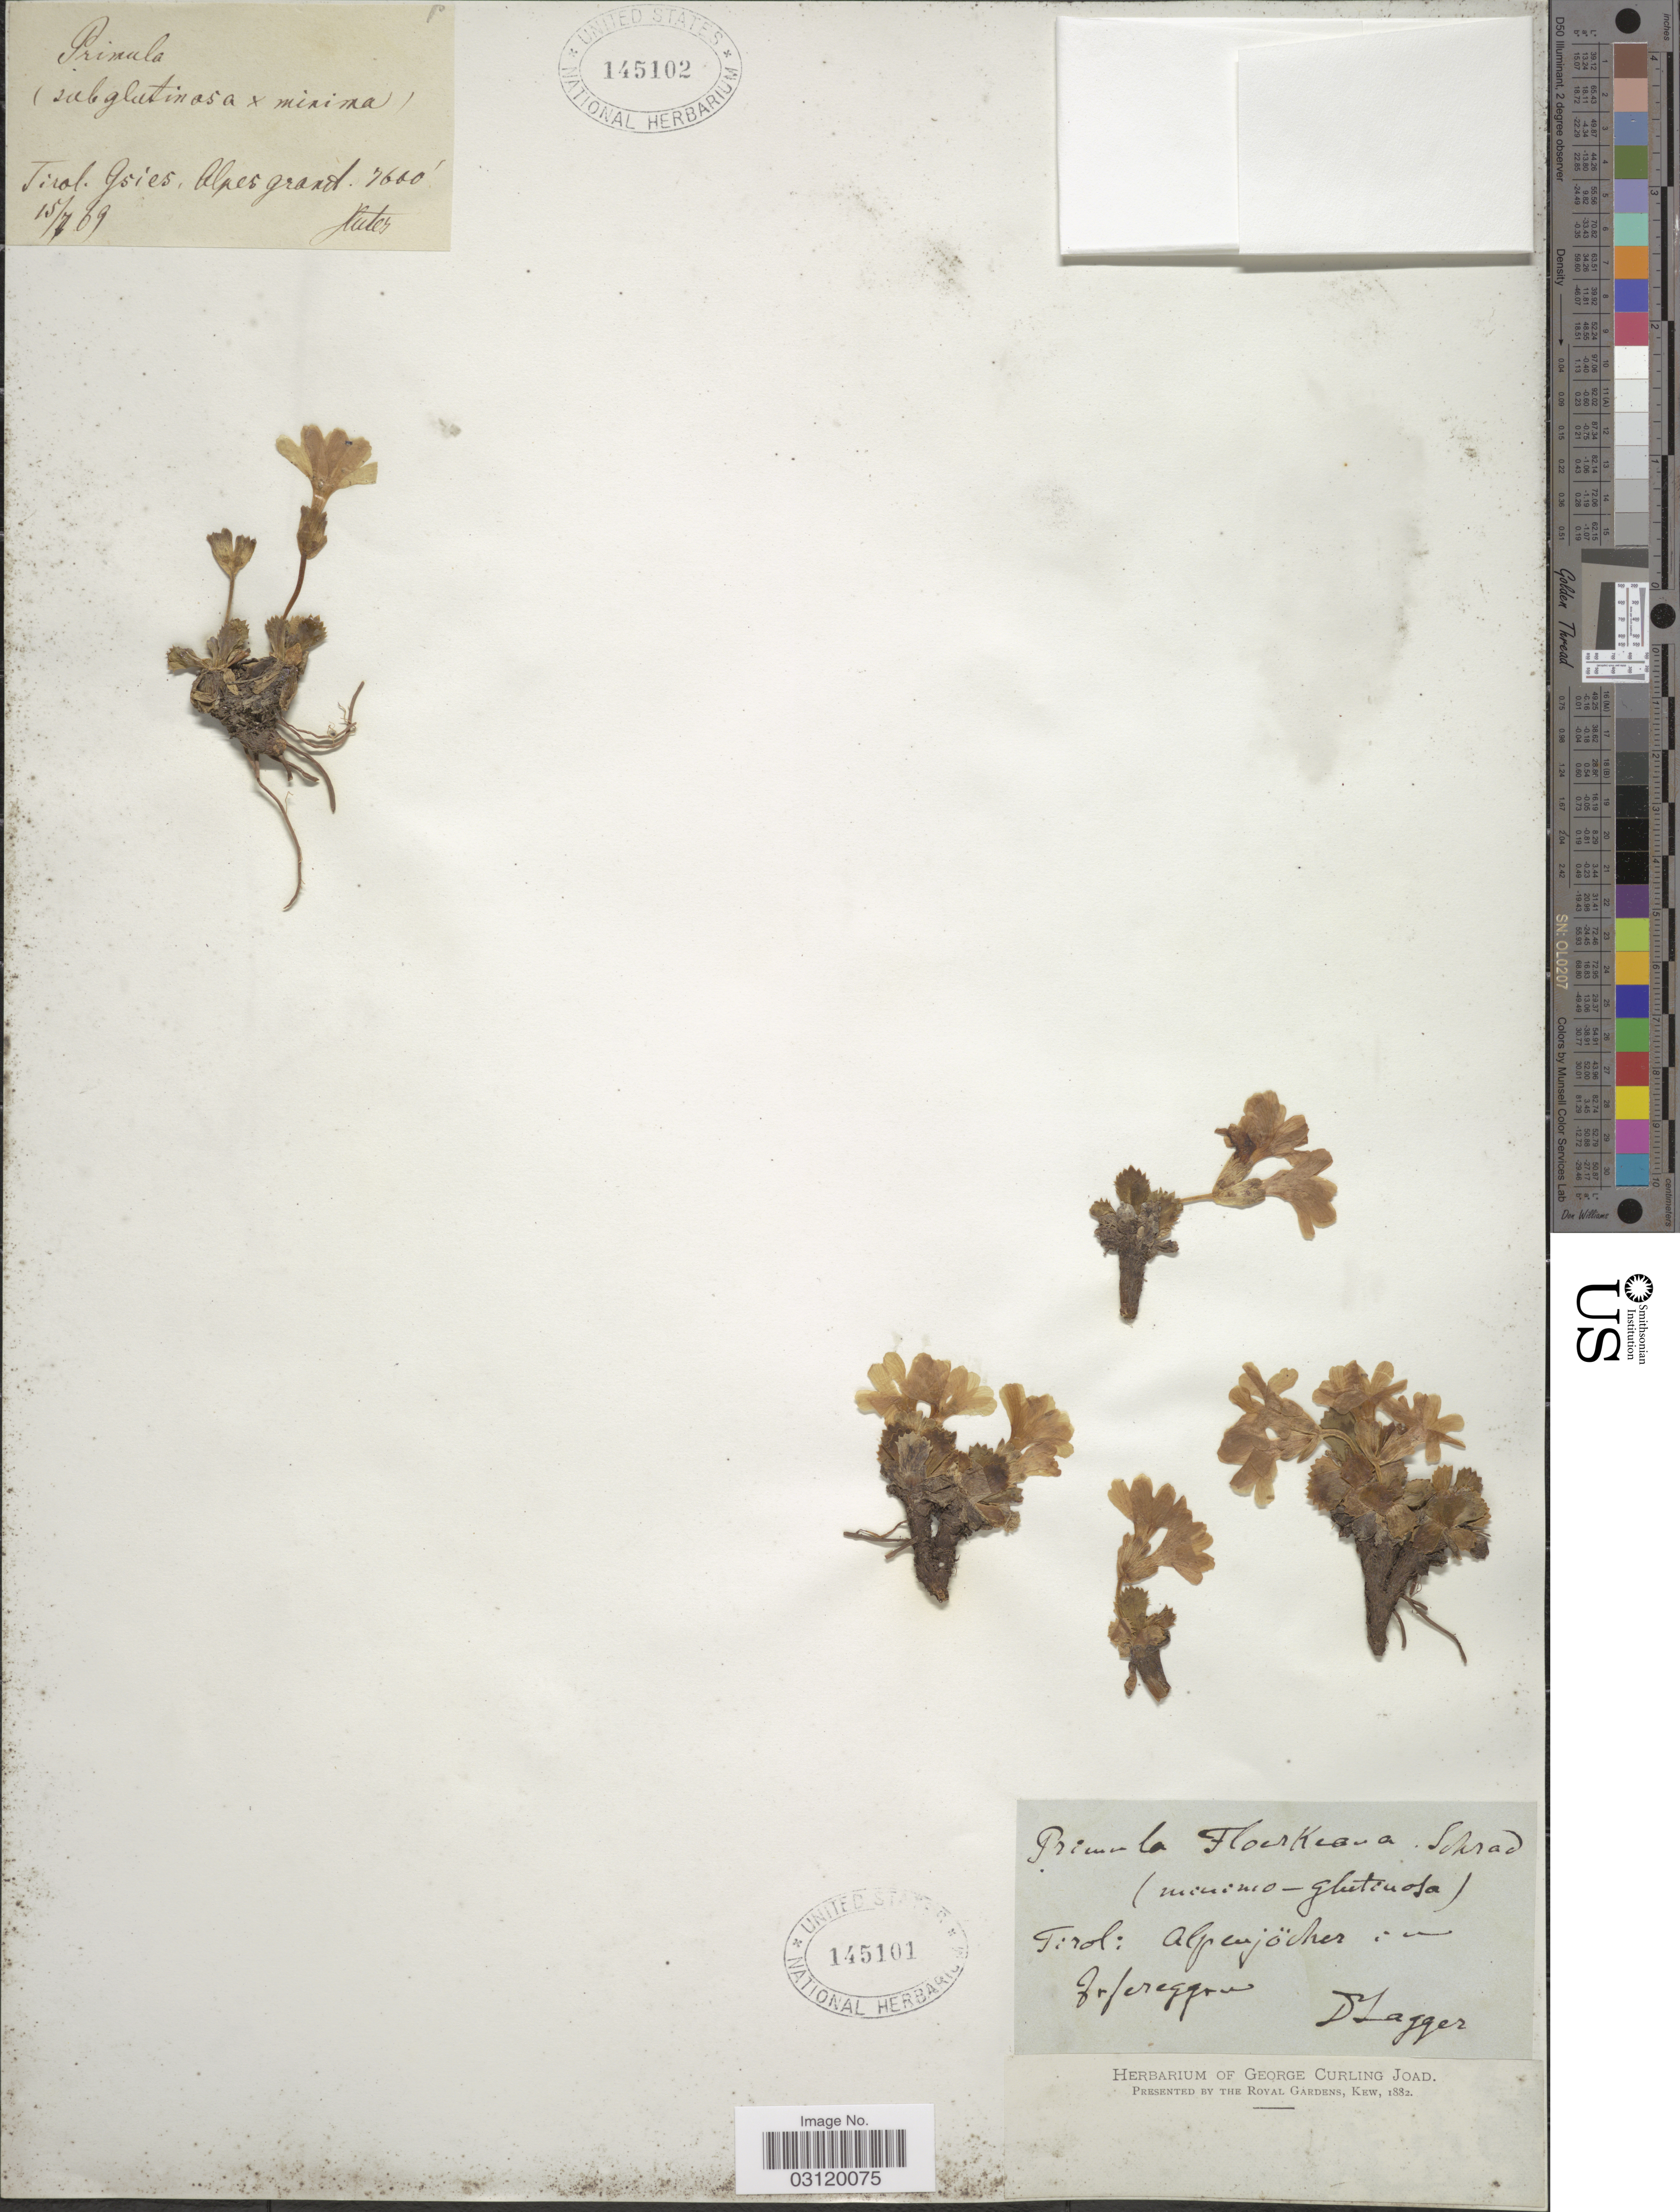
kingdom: Plantae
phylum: Tracheophyta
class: Magnoliopsida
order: Ericales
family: Primulaceae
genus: Primula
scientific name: Primula floerkeana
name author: Schrad.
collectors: -. Huter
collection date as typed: Transcribed d/m/y: 15/7/69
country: Italy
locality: Tirol: Gsies, Alpes grand.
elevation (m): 2316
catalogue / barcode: US 145102-2